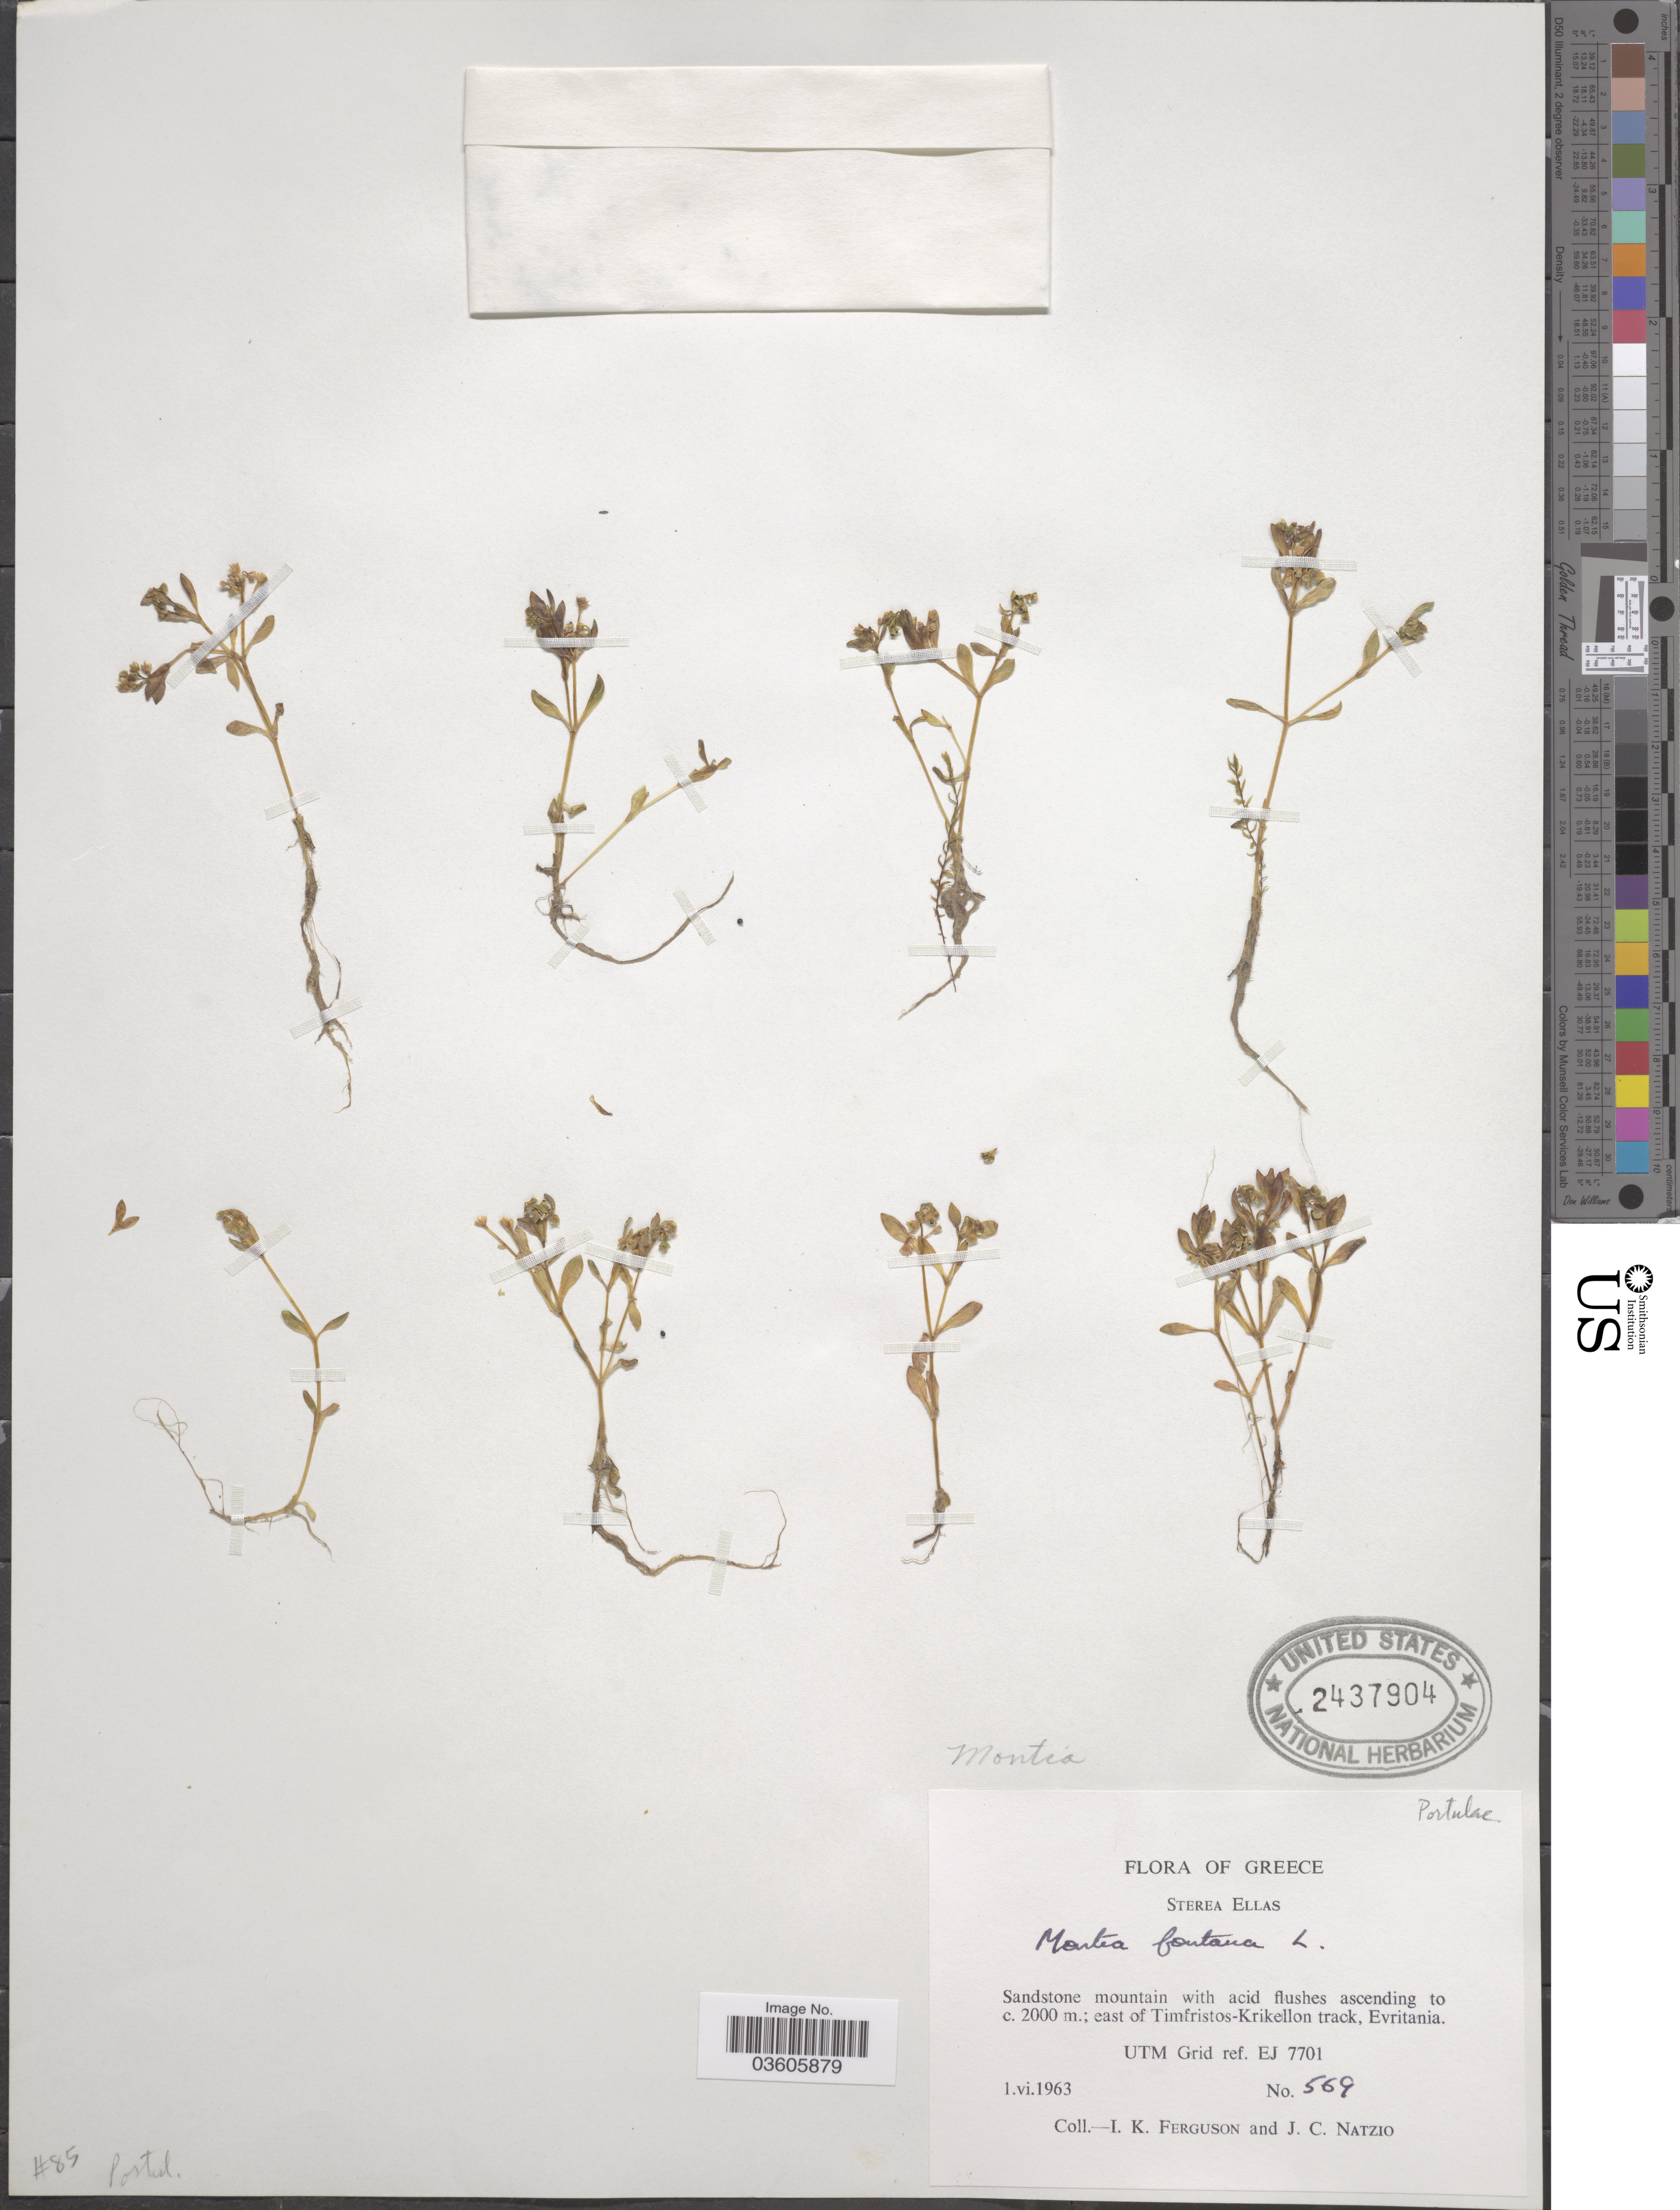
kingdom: Plantae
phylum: Tracheophyta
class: Magnoliopsida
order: Caryophyllales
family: Montiaceae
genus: Montia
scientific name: Montia fontana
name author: L.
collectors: I. K. Ferguson & J. Natzio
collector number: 569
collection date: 1963-06-01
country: Greece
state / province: Central Greece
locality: Sterea Ellas. Sandstone mountain, east of Timfristos-Krikellon track, Evritania. UTM Grid ref. EJ 7701.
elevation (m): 2000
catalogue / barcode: US 2437904